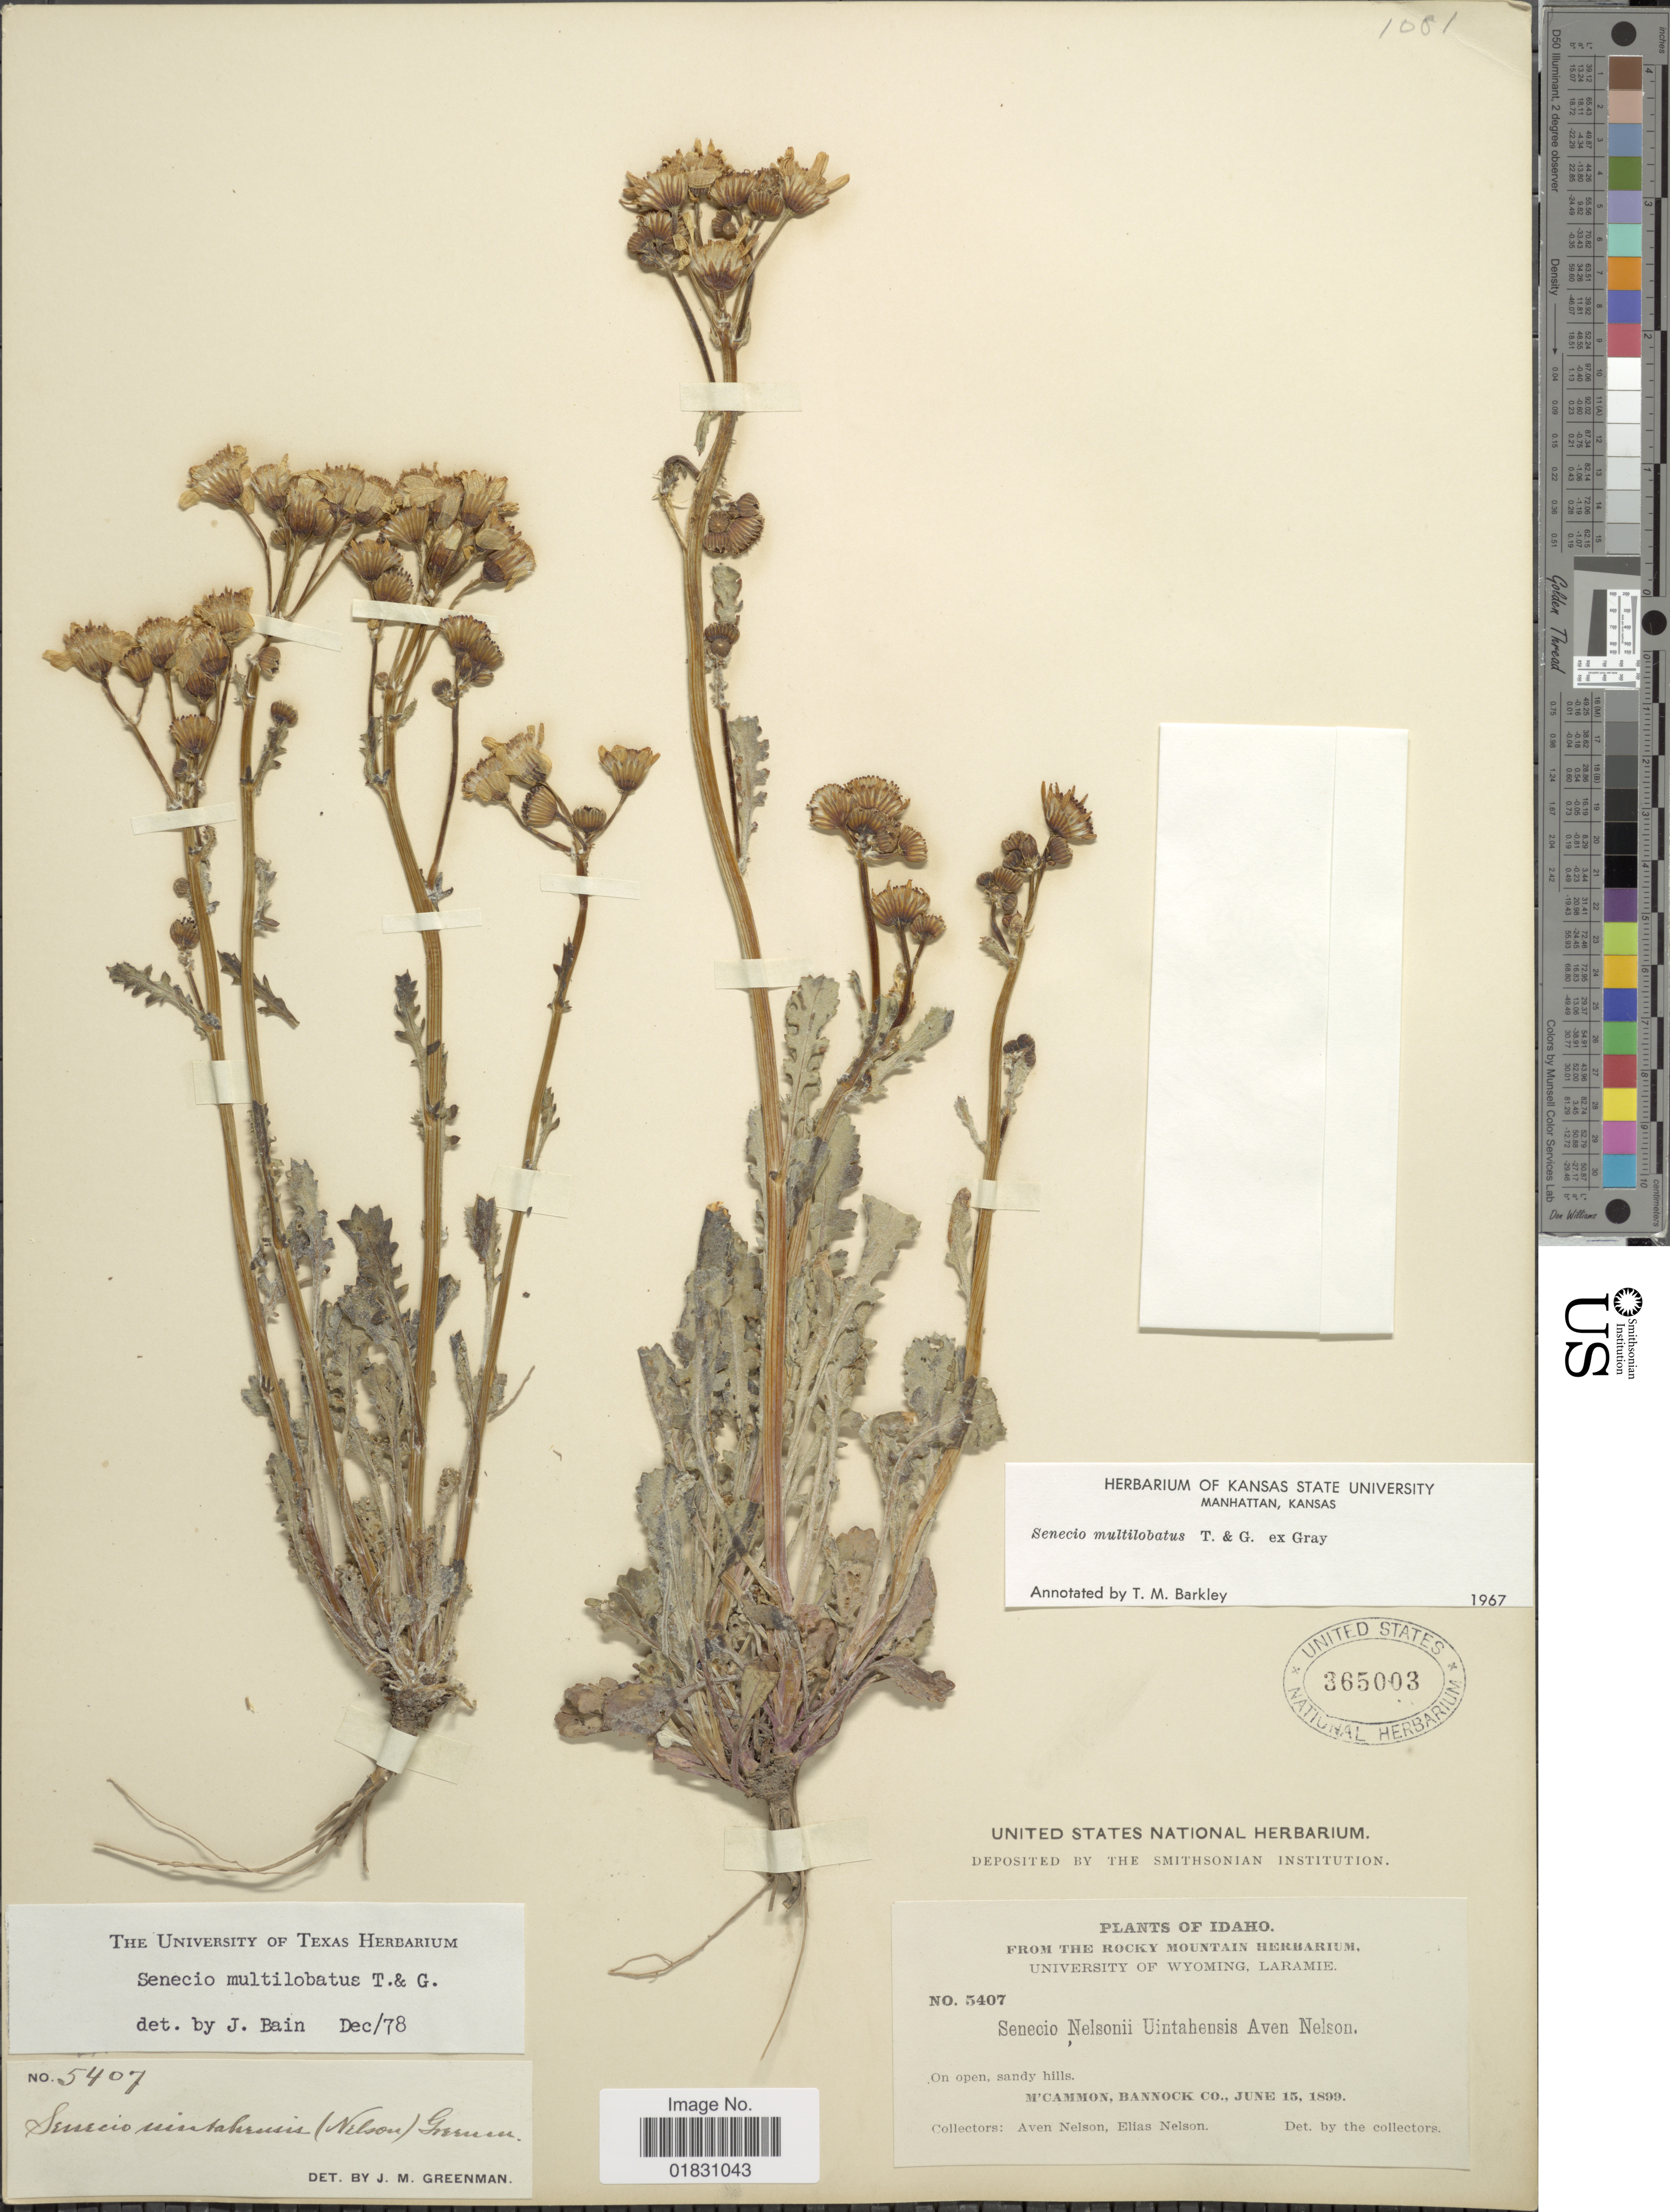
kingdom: Plantae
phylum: Tracheophyta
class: Magnoliopsida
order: Asterales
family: Asteraceae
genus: Packera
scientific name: Packera multilobata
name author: (Torr. & A. Gray) W.A. Weber & Á. Löve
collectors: A. Nelson & E. Nelson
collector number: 5407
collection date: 1899-06-15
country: United States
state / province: Idaho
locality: M' Cammon, Bannock Co.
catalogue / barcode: US 365003